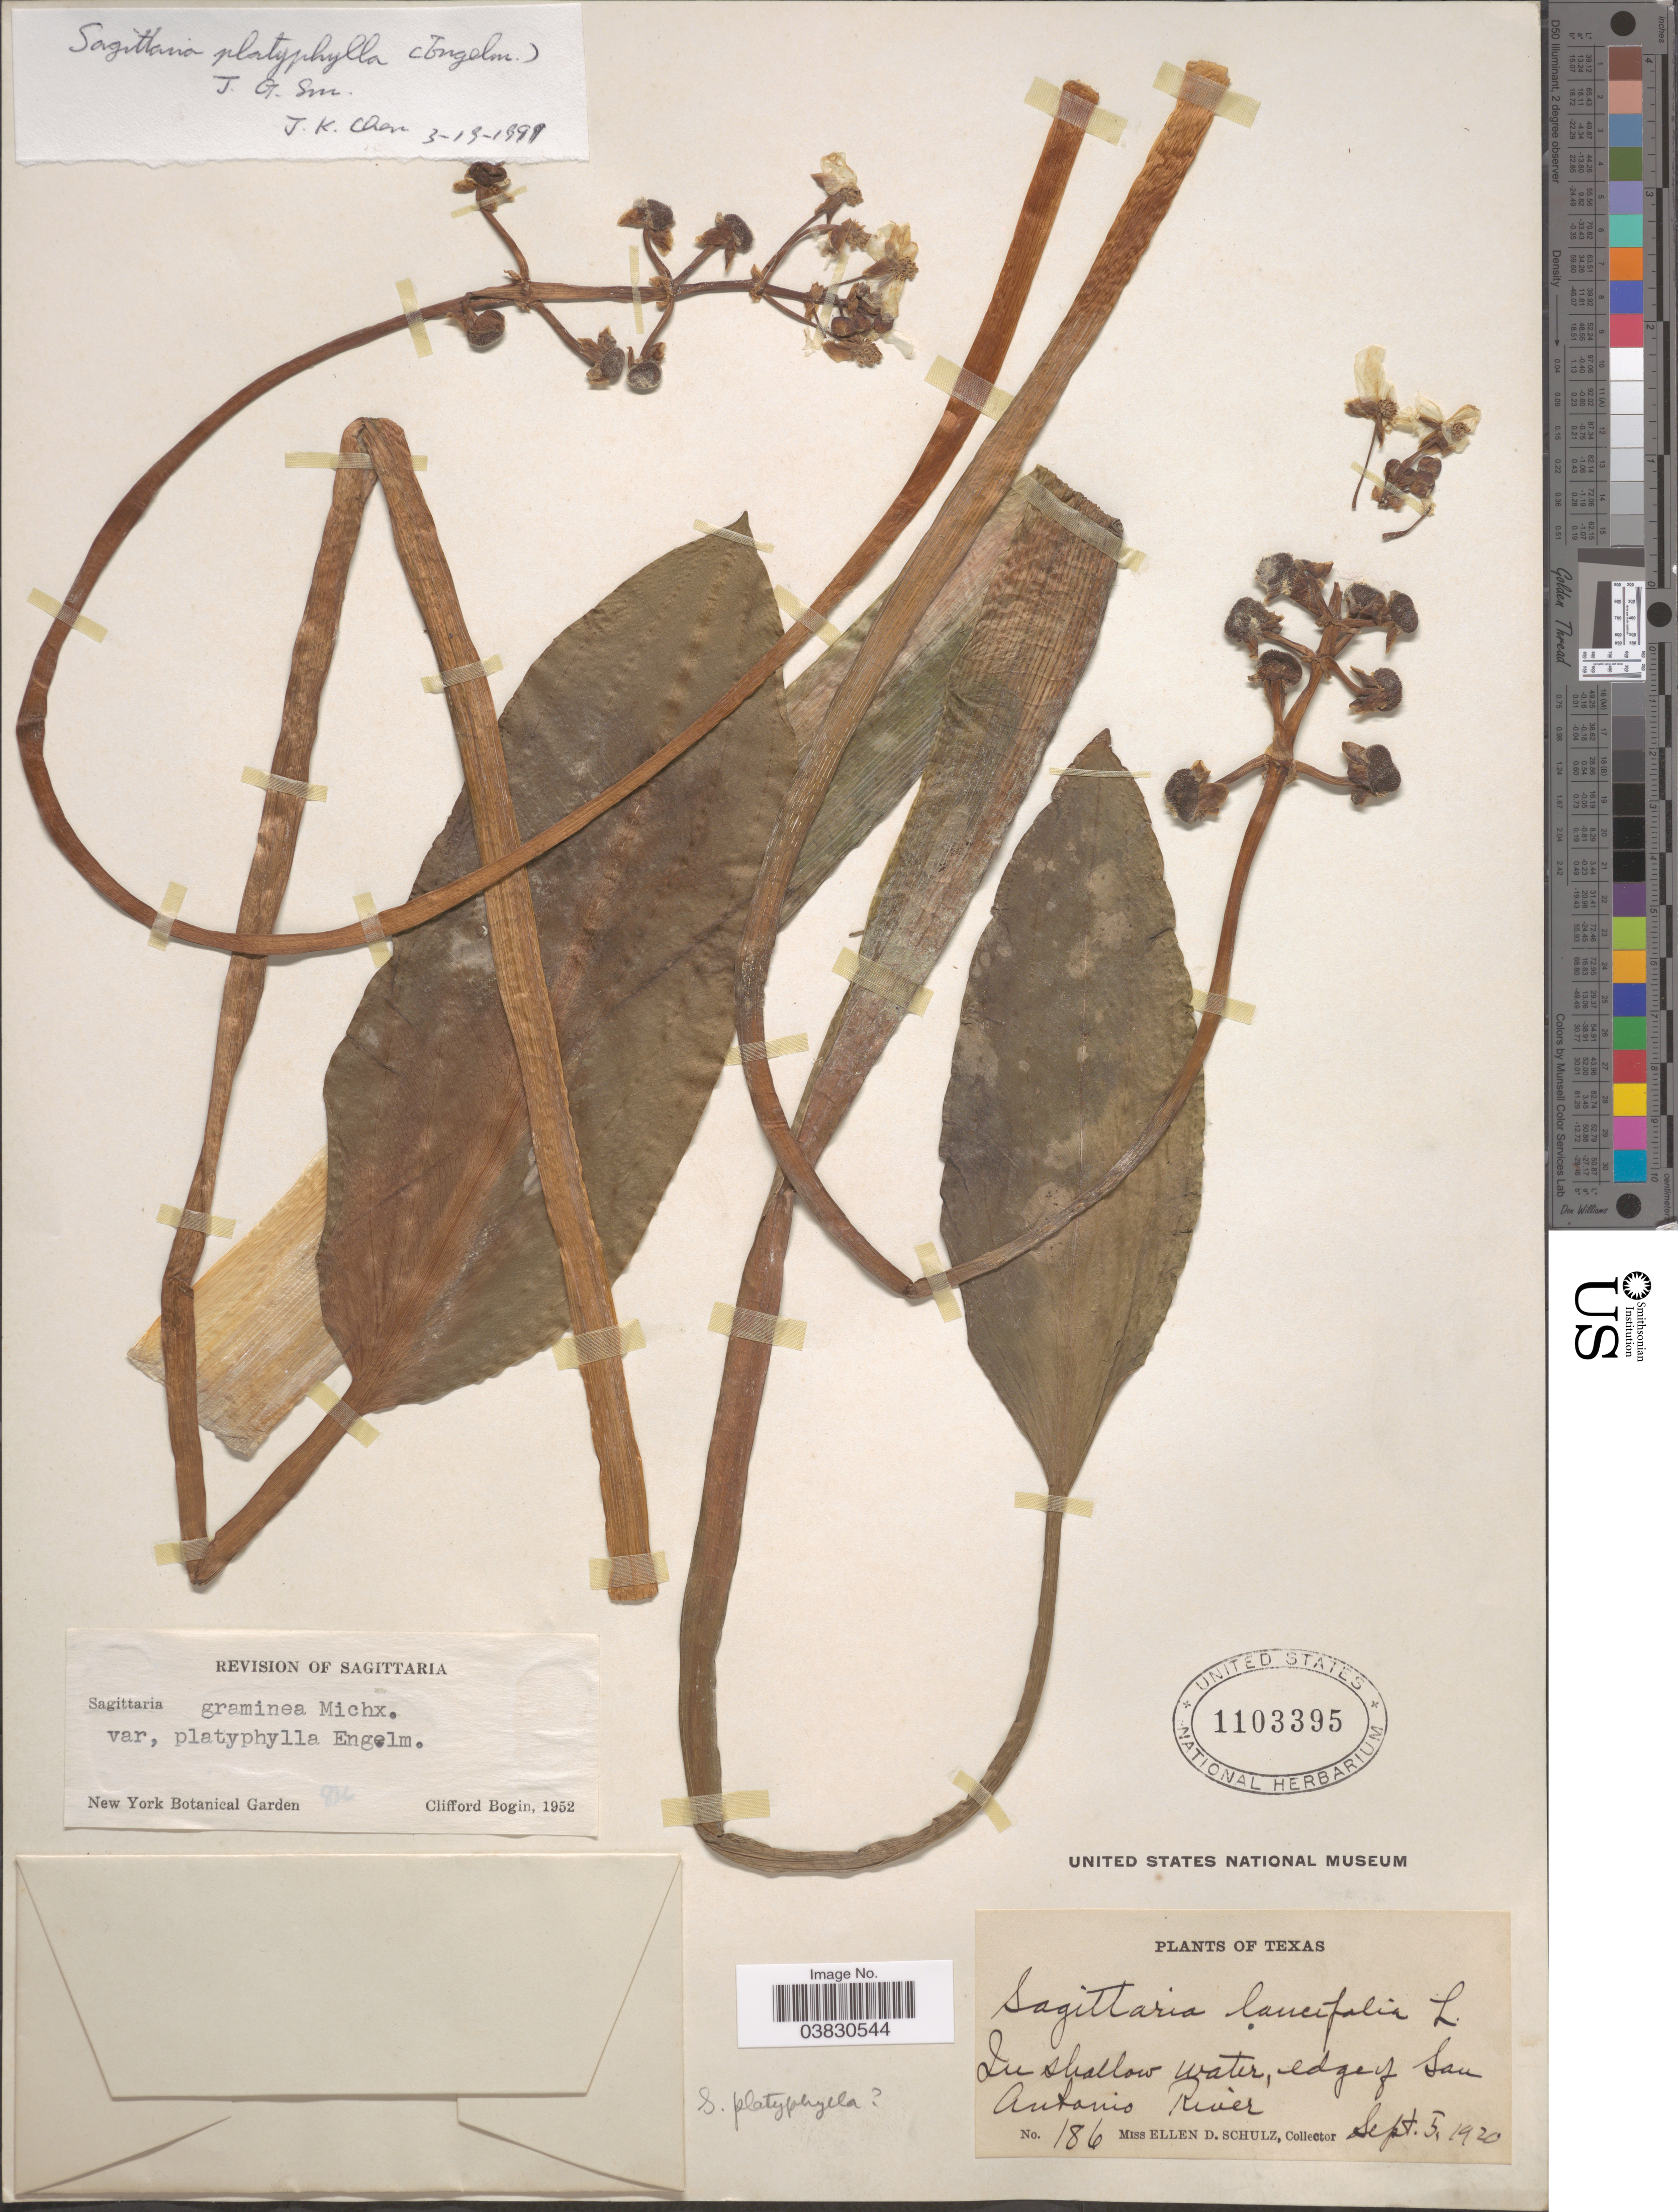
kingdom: Plantae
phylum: Tracheophyta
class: Liliopsida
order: Alismatales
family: Alismataceae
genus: Sagittaria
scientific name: Sagittaria platyphylla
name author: (Englem.) J.G. Sm.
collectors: E. D. Schulz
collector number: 186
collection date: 1920-09-05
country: United States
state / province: Texas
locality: In shallow water, edge of San Antonio River.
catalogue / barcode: US 1103395